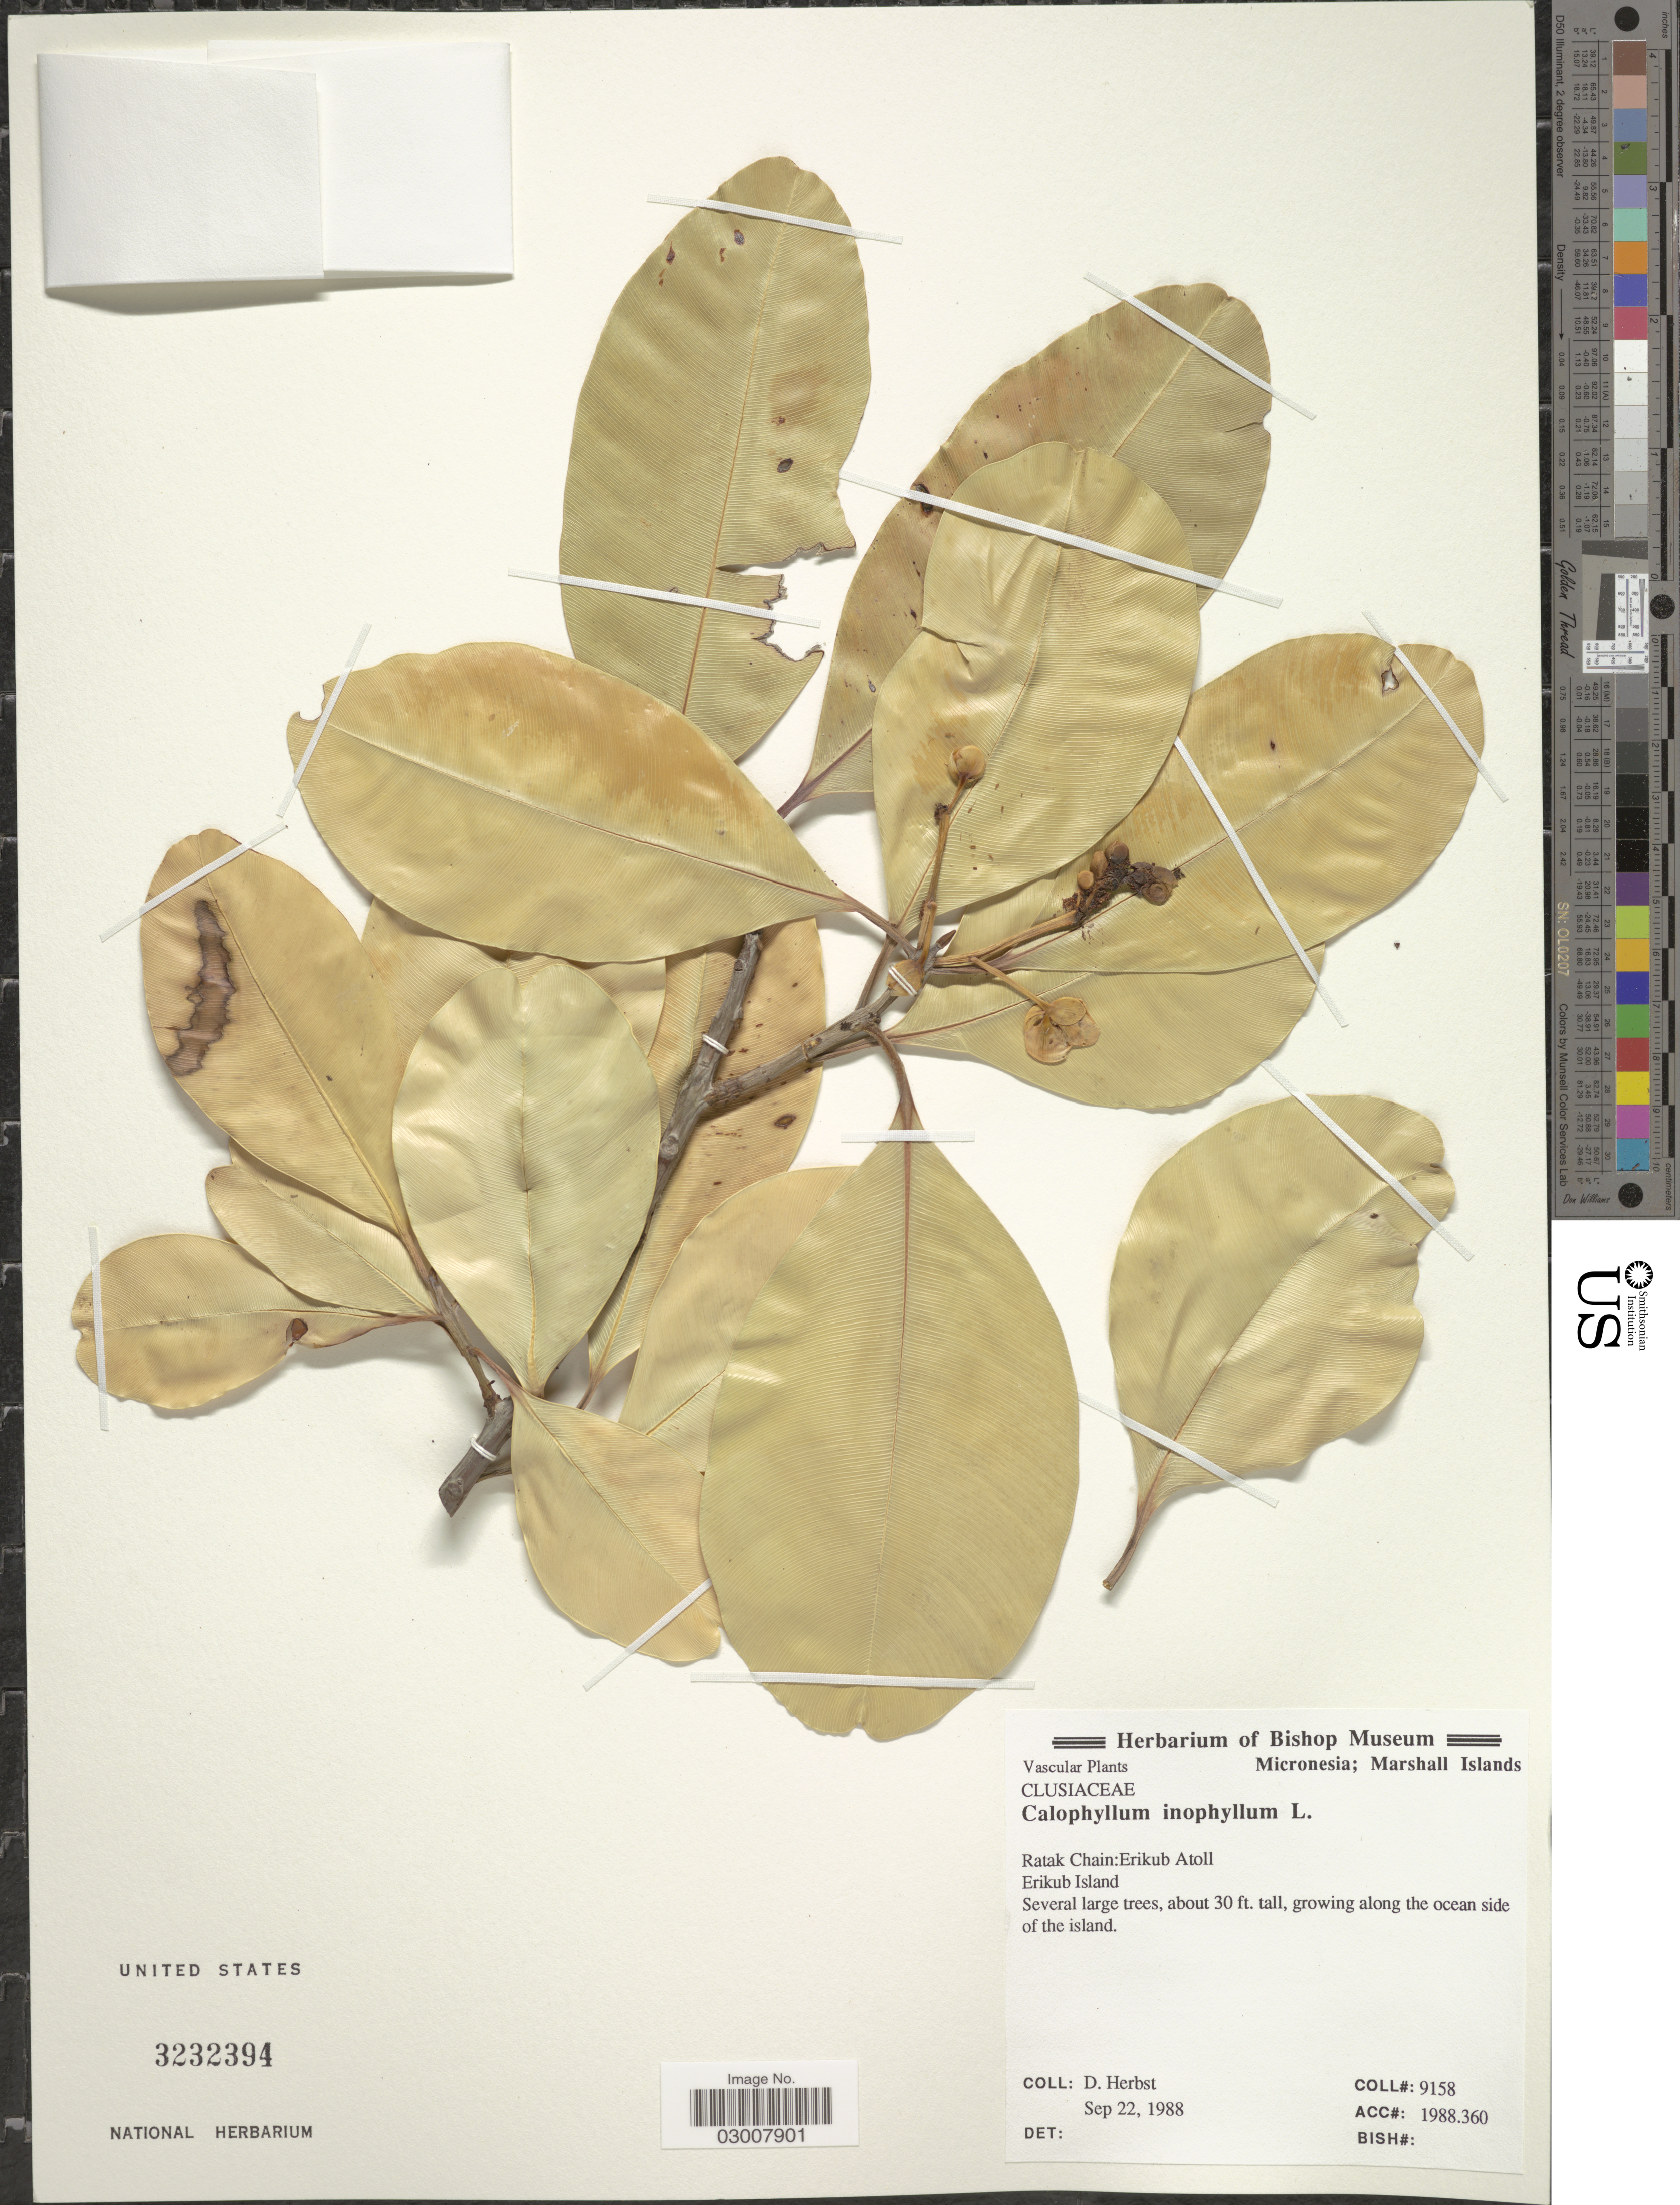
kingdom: Plantae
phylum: Tracheophyta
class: Magnoliopsida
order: Malpighiales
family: Calophyllaceae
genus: Calophyllum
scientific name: Calophyllum inophyllum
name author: L.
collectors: D. Herbst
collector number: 9158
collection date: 1988-09-22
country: Marshall Islands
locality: Micronesia; Marshal Islands. Ratak Chain: Erikub Atoll. Erikub Island.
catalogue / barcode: US 3232394